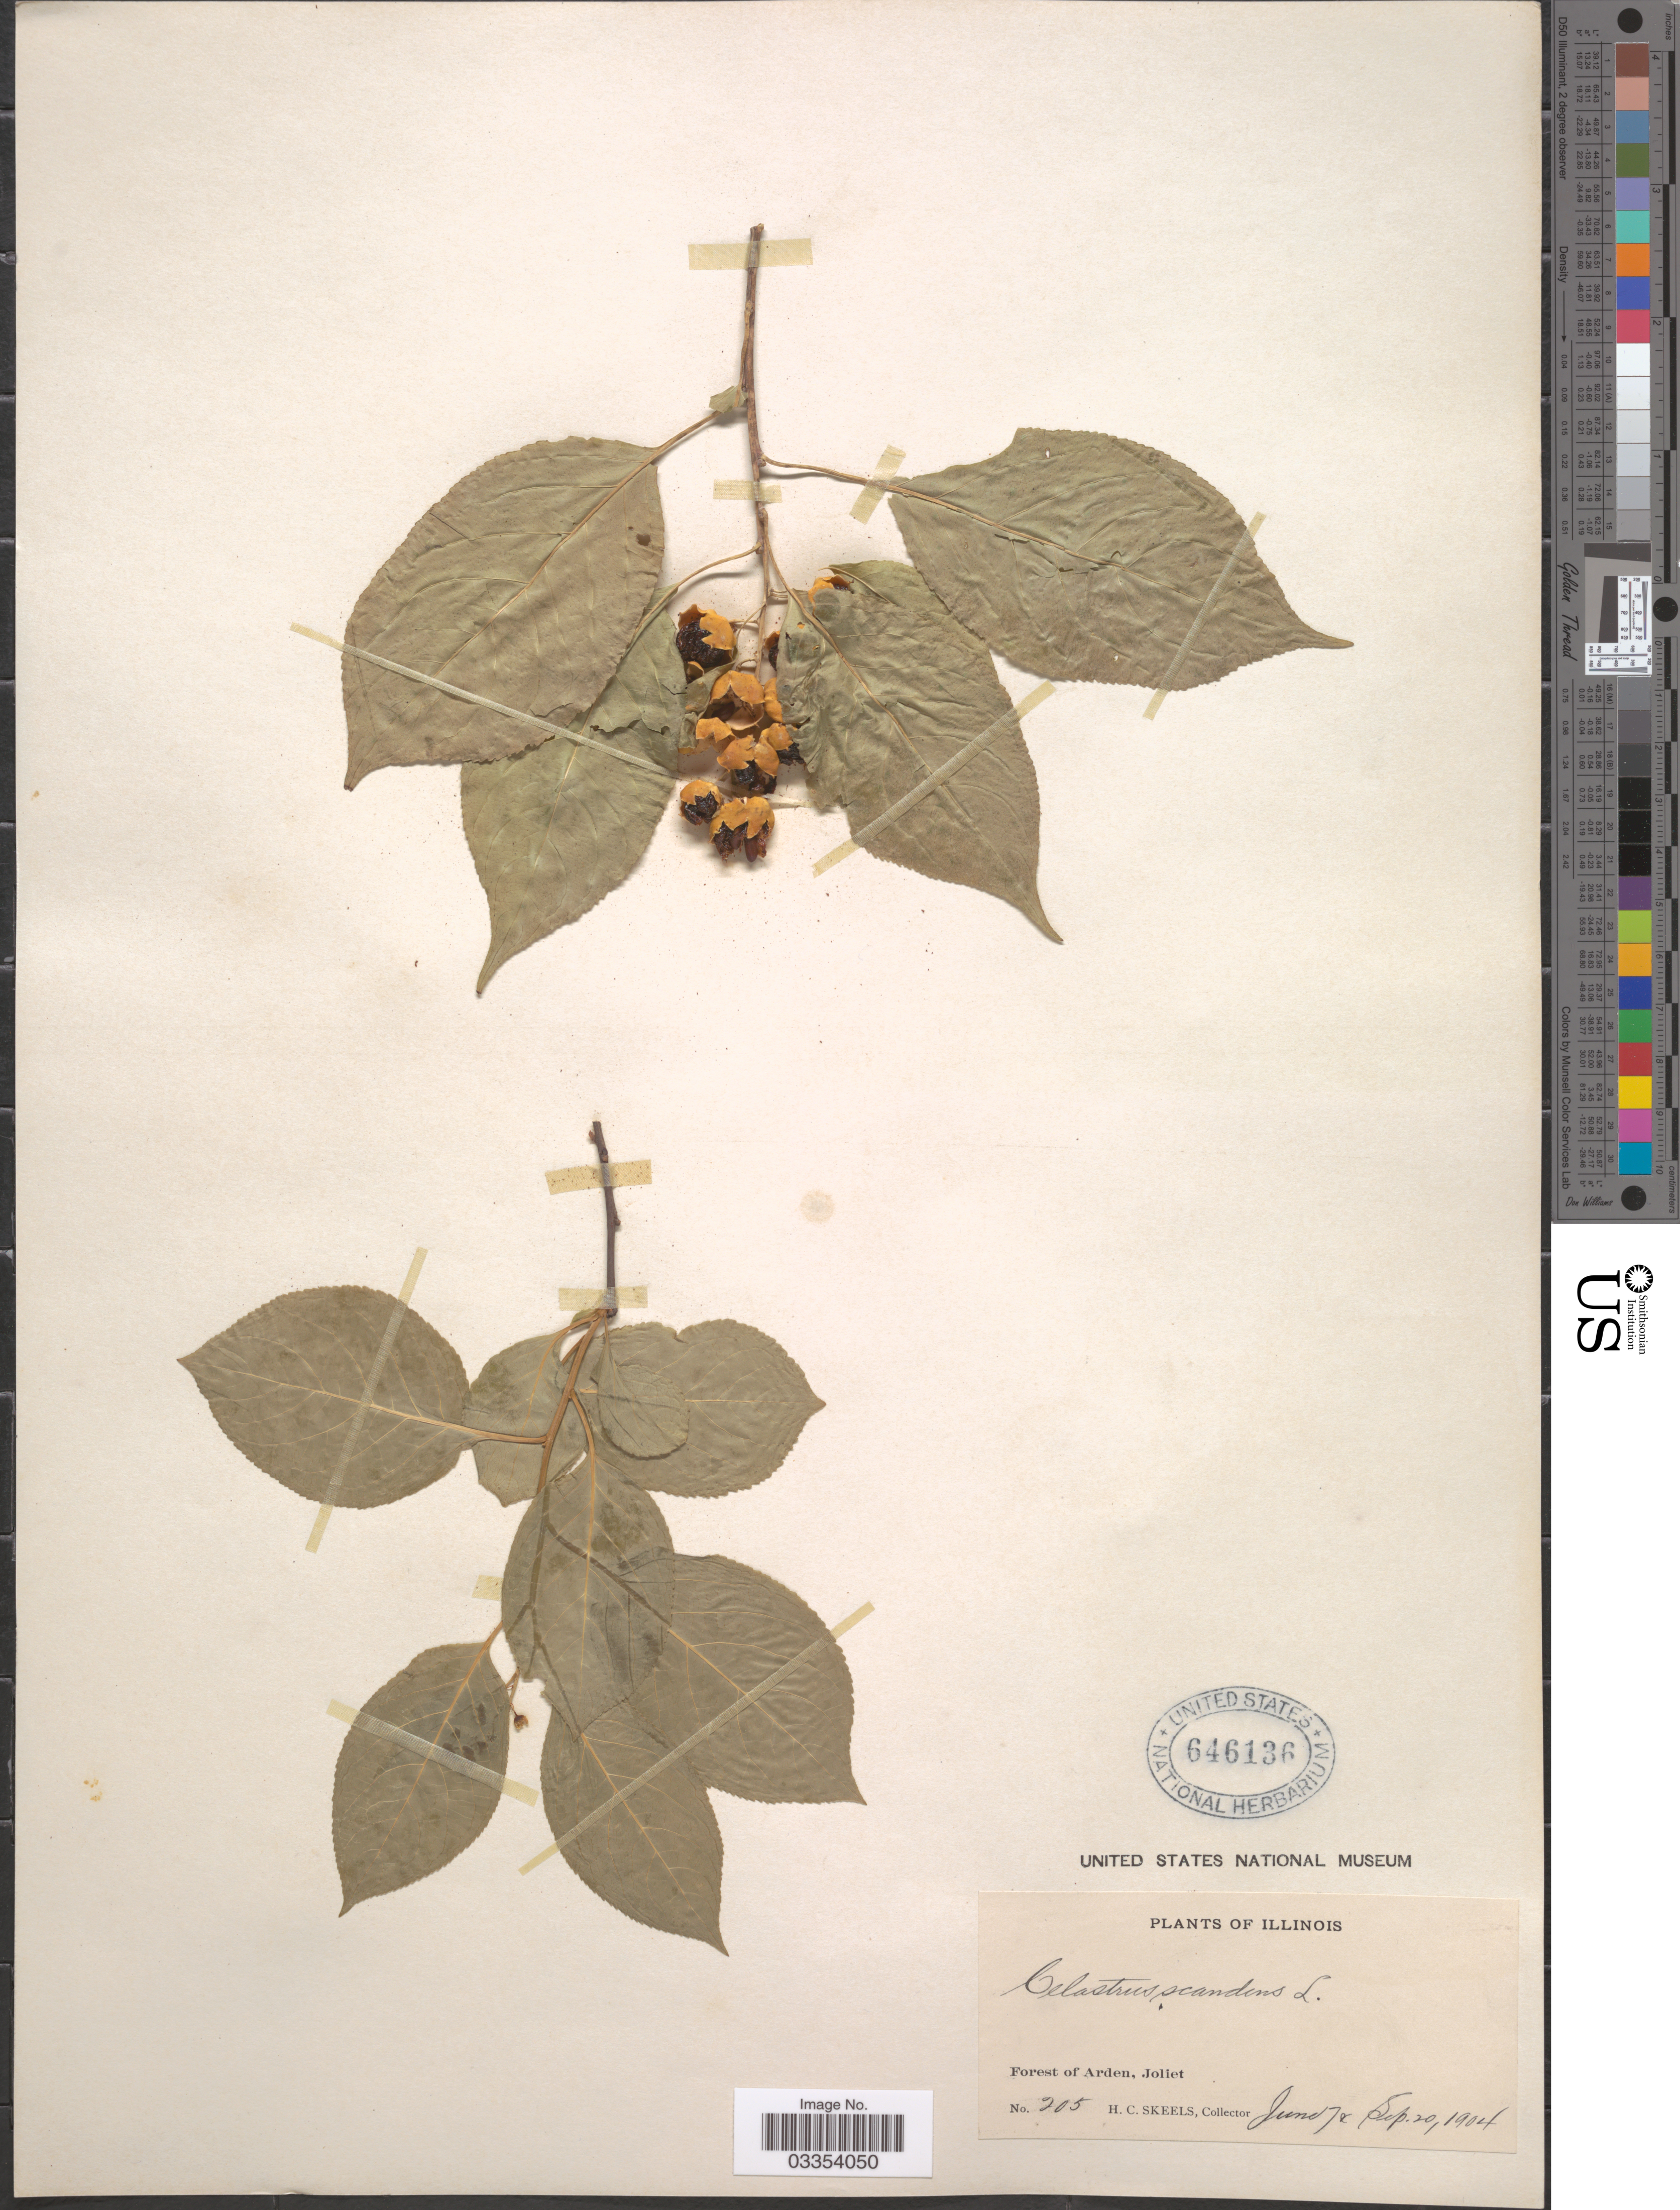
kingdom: Plantae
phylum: Tracheophyta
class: Magnoliopsida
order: Celastrales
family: Celastraceae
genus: Celastrus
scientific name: Celastrus scandens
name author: L.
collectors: H. Skeels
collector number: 205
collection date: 1904-06-07/1904-09-20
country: United States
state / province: Illinois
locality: Forest of Arden, Joliet.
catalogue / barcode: US 646136